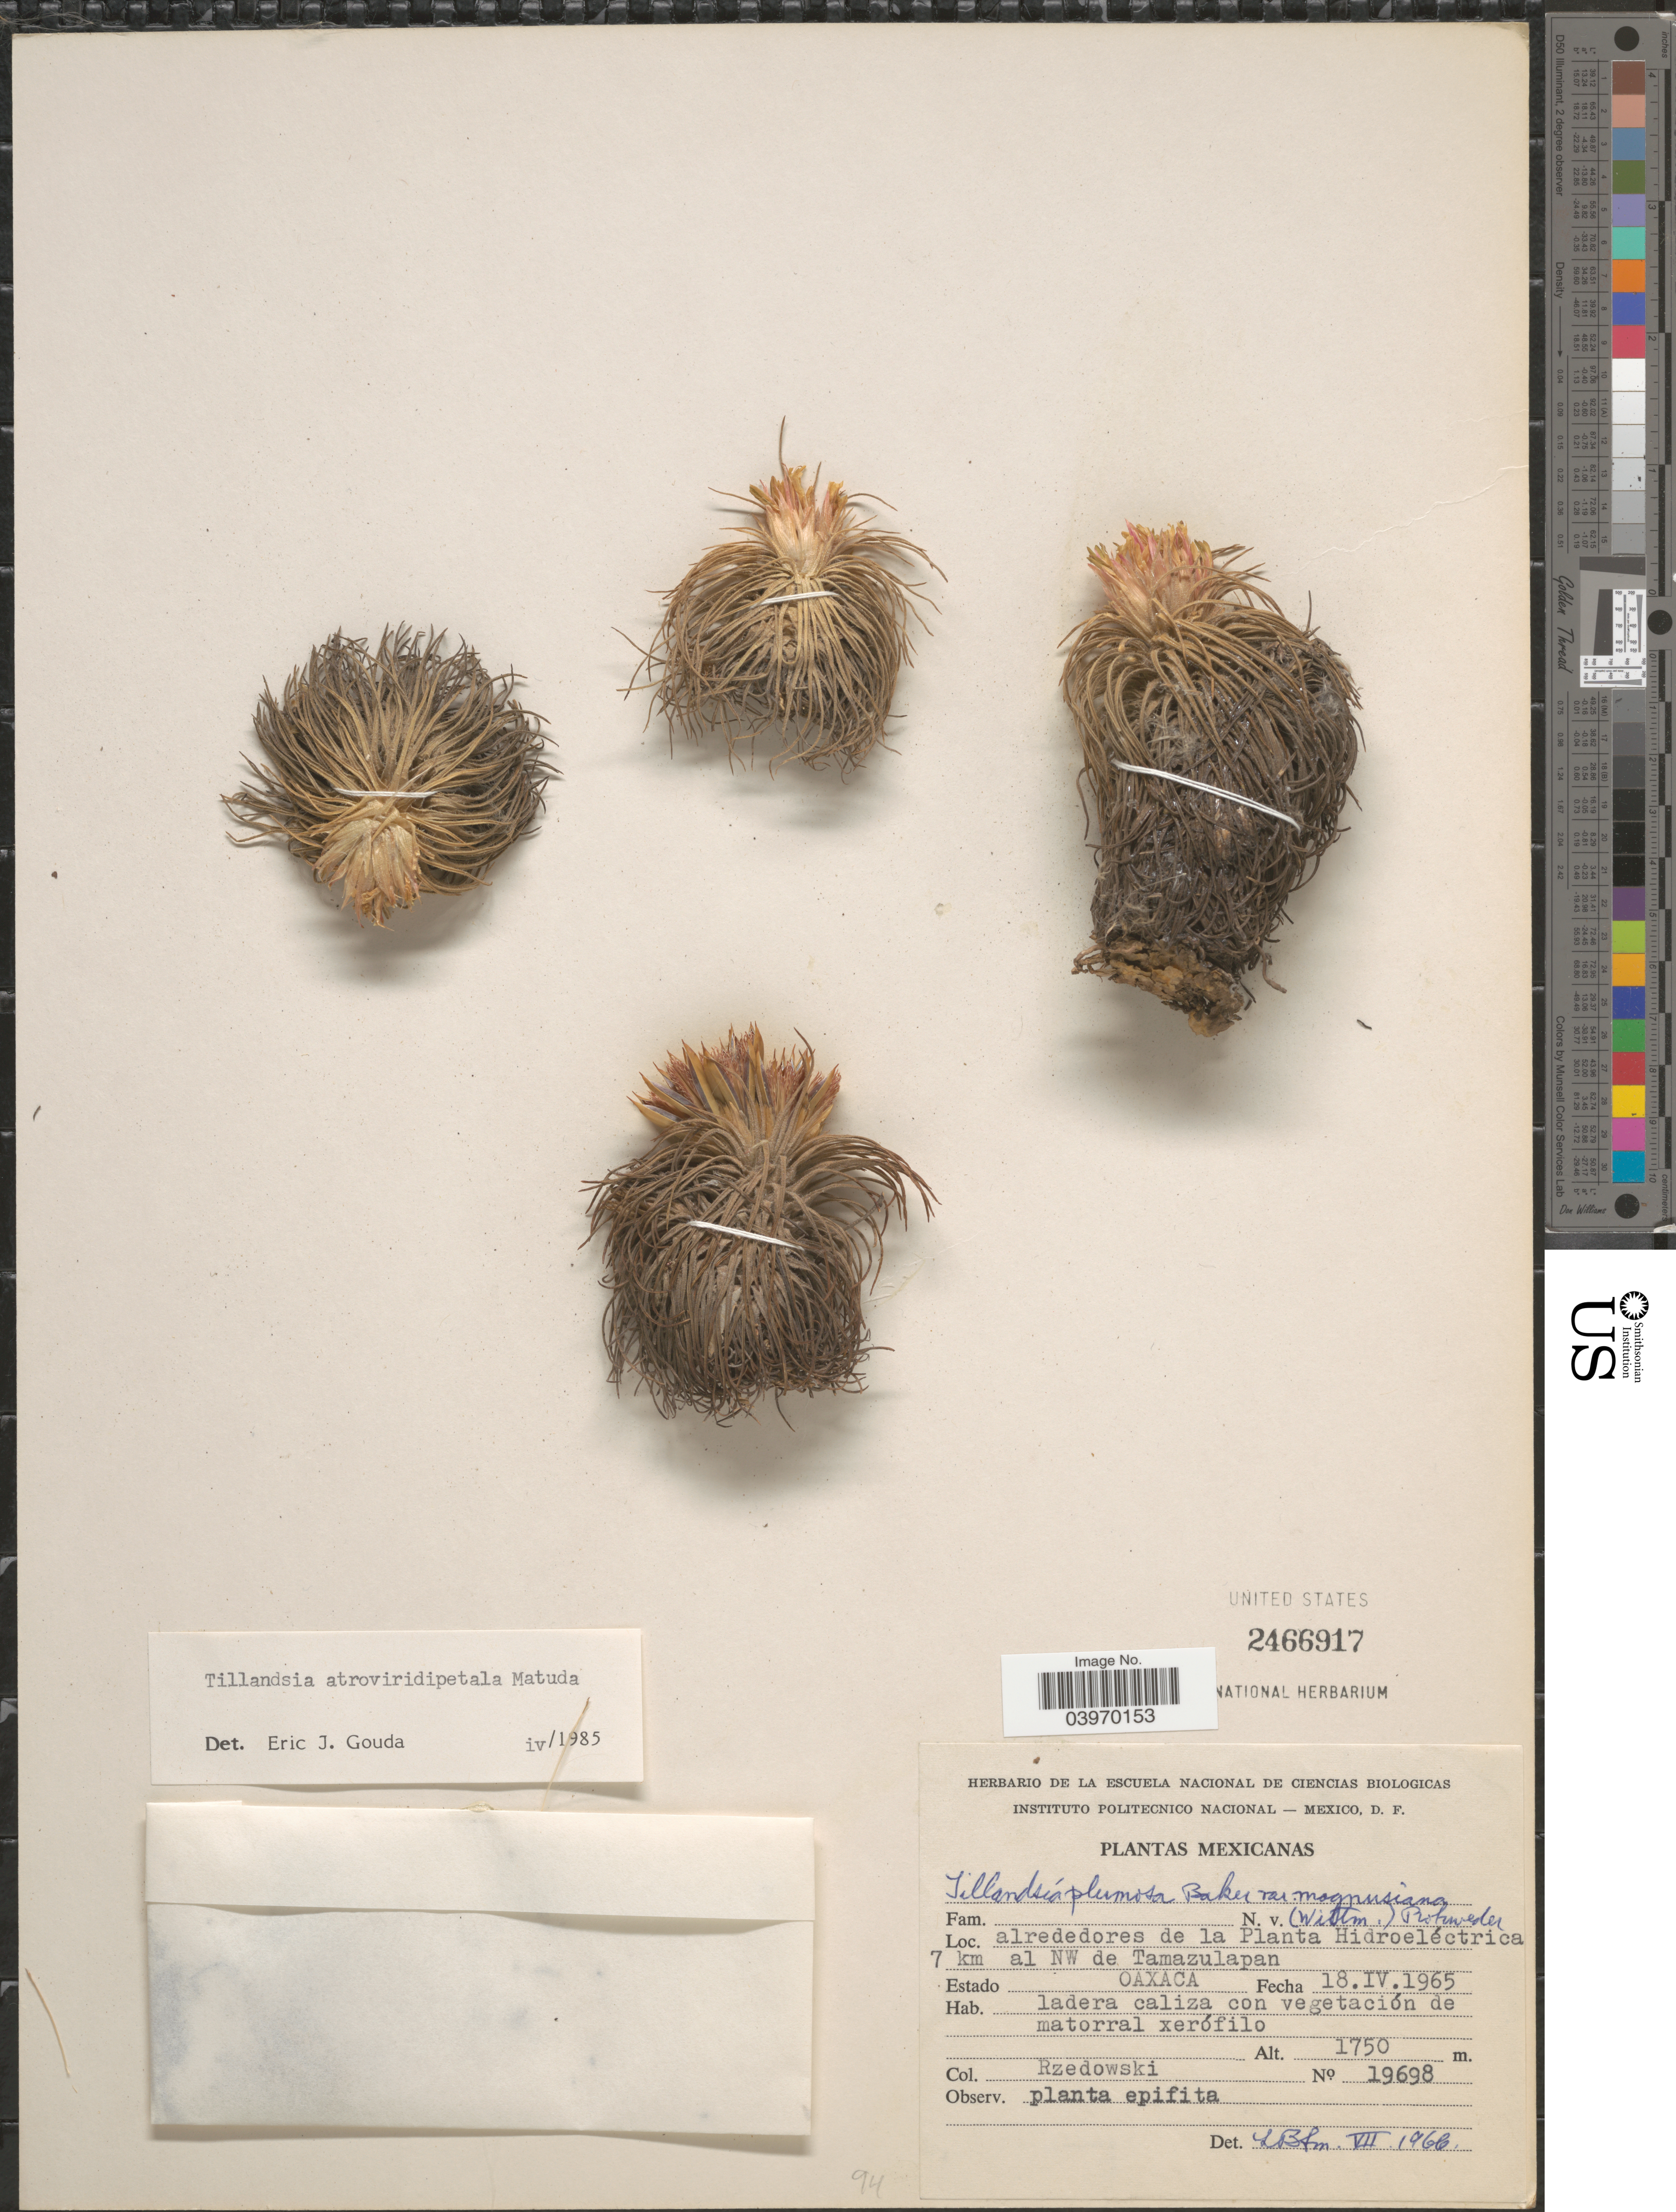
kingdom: Plantae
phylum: Tracheophyta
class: Liliopsida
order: Poales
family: Bromeliaceae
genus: Tillandsia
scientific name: Tillandsia plumosa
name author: Baker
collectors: Rzedowski, --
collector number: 19698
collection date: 1965-04-18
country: Mexico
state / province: Oaxaca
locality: Alrededores de la Planta Hidroeléctrica 7 km al NW de Tamazulapan.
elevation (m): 1750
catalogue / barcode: US 2466917